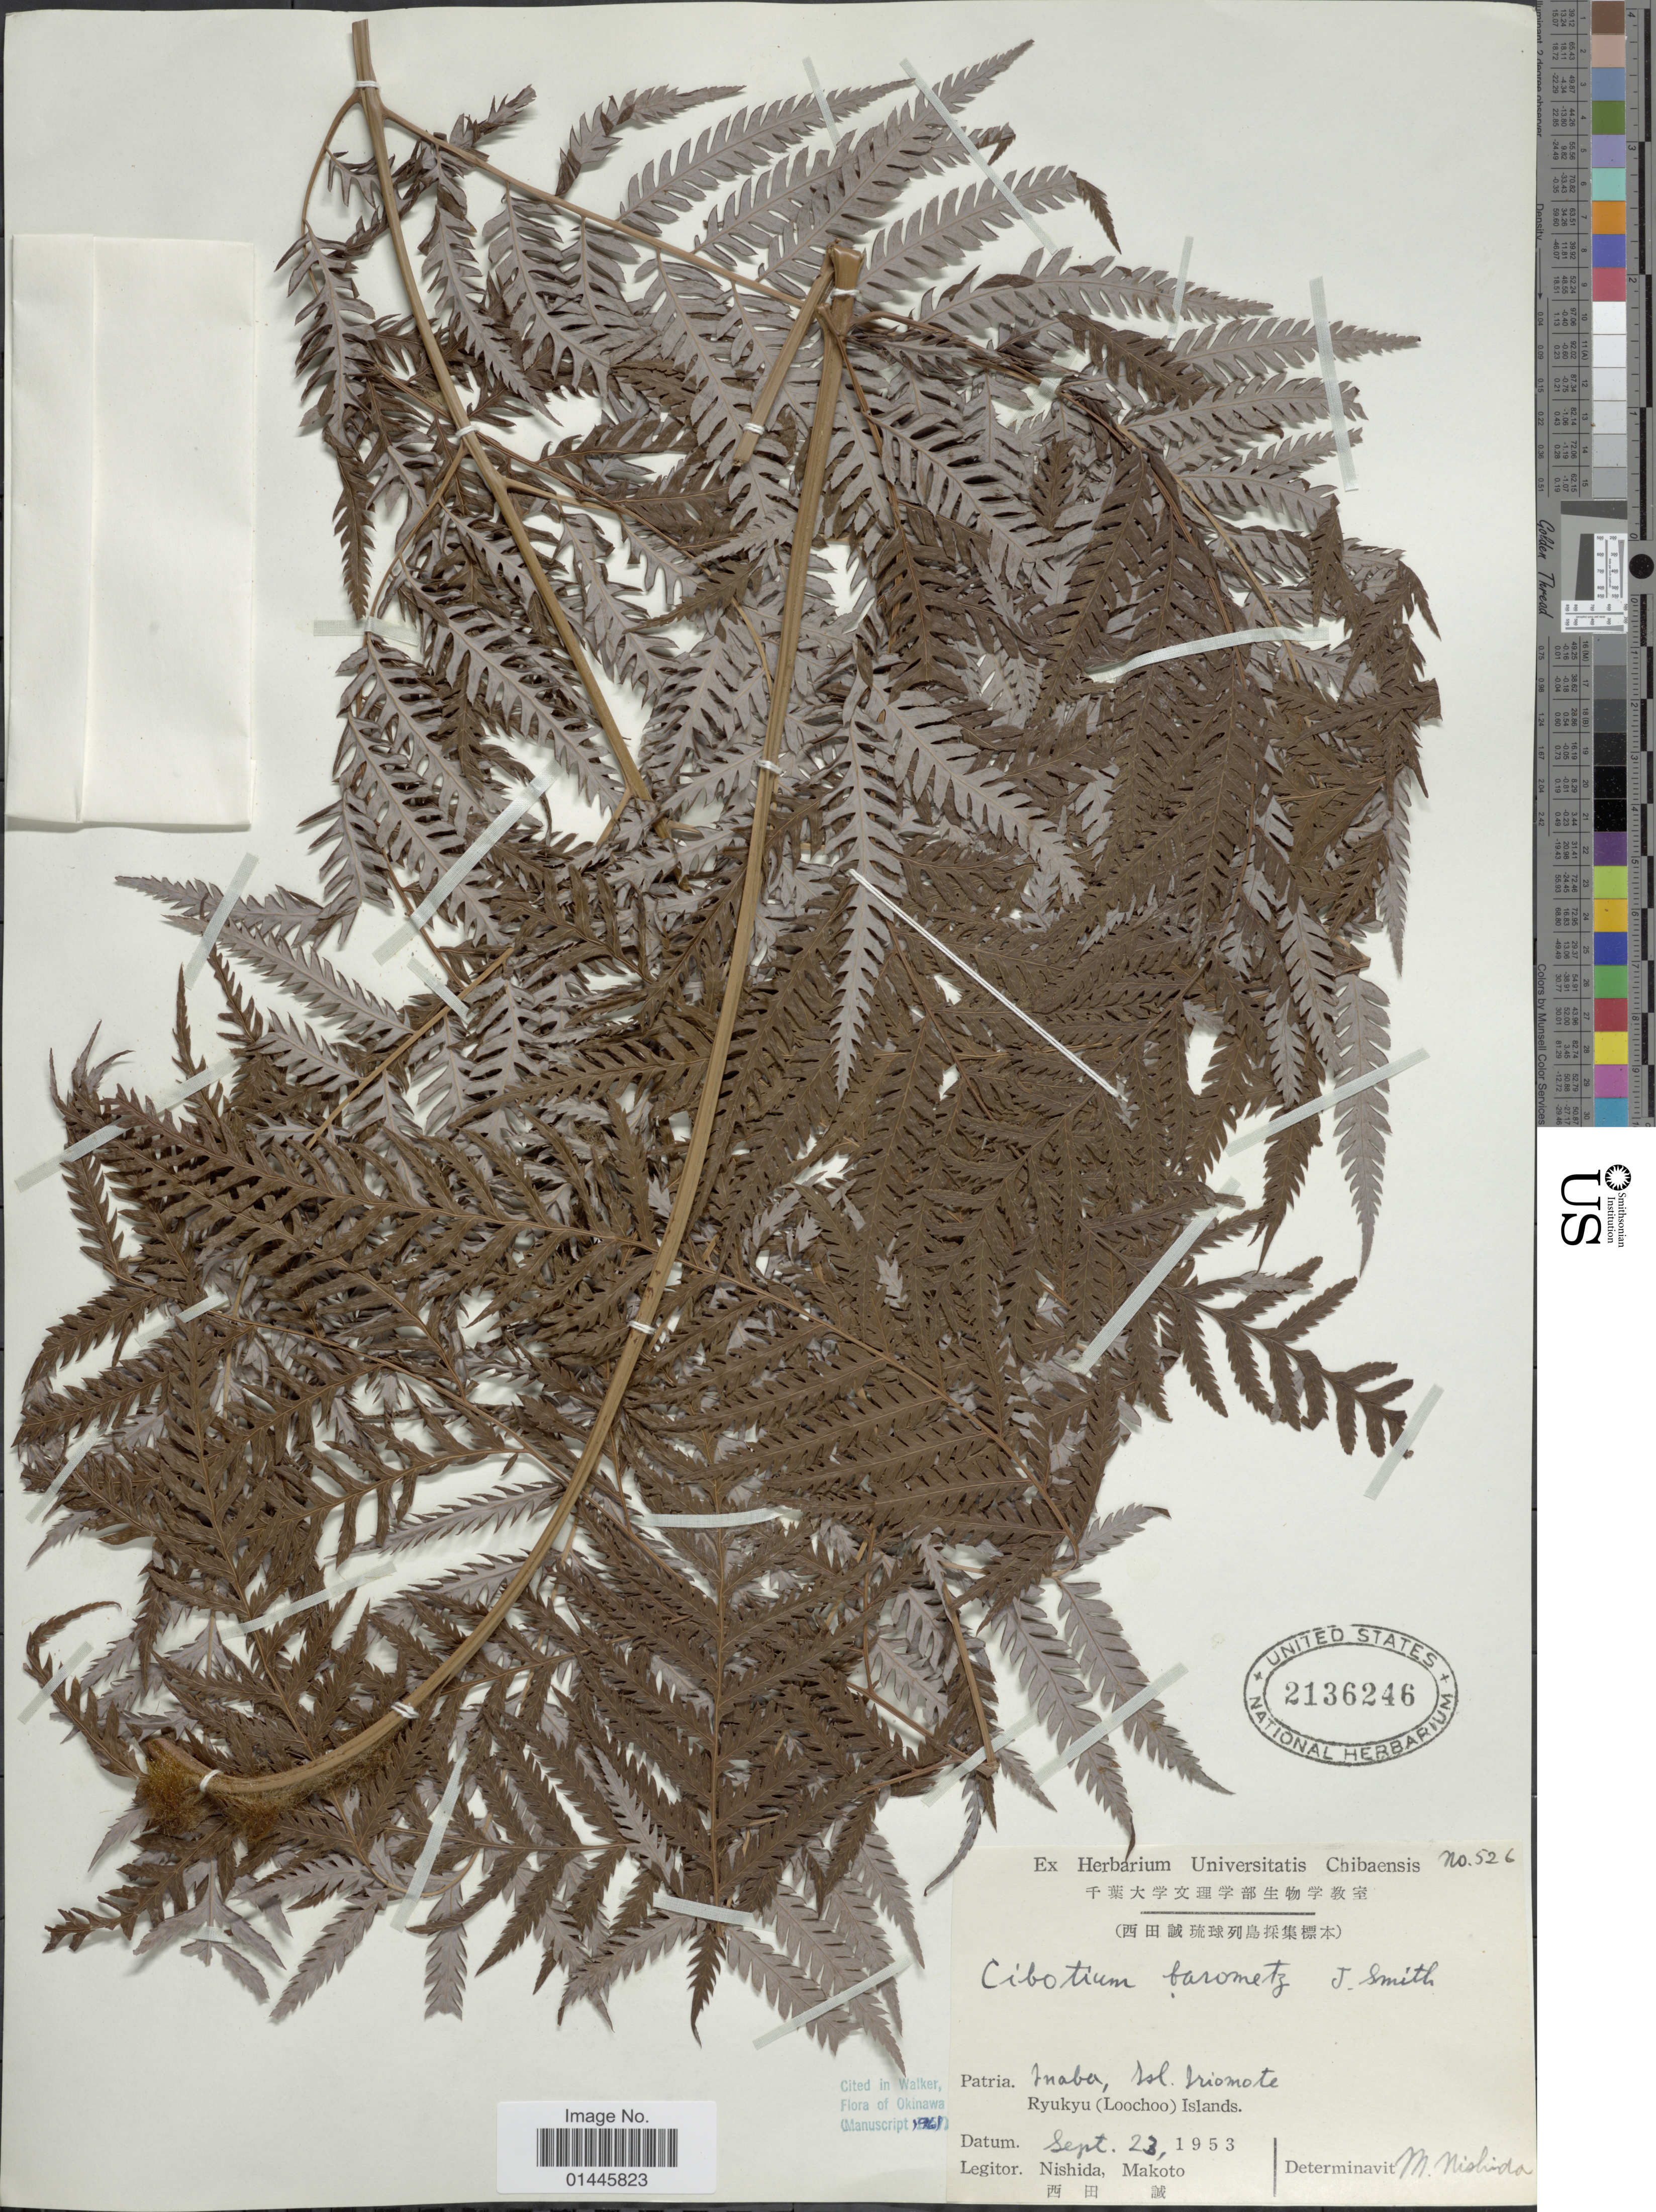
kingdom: Plantae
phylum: Tracheophyta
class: Polypodiopsida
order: Cyatheales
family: Cibotiaceae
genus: Cibotium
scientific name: Cibotium barometz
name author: (L.) J. Sm.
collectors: Nishida & Makoto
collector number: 526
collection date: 1953-09-23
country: Japan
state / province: Okinawa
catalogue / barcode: US 2136246